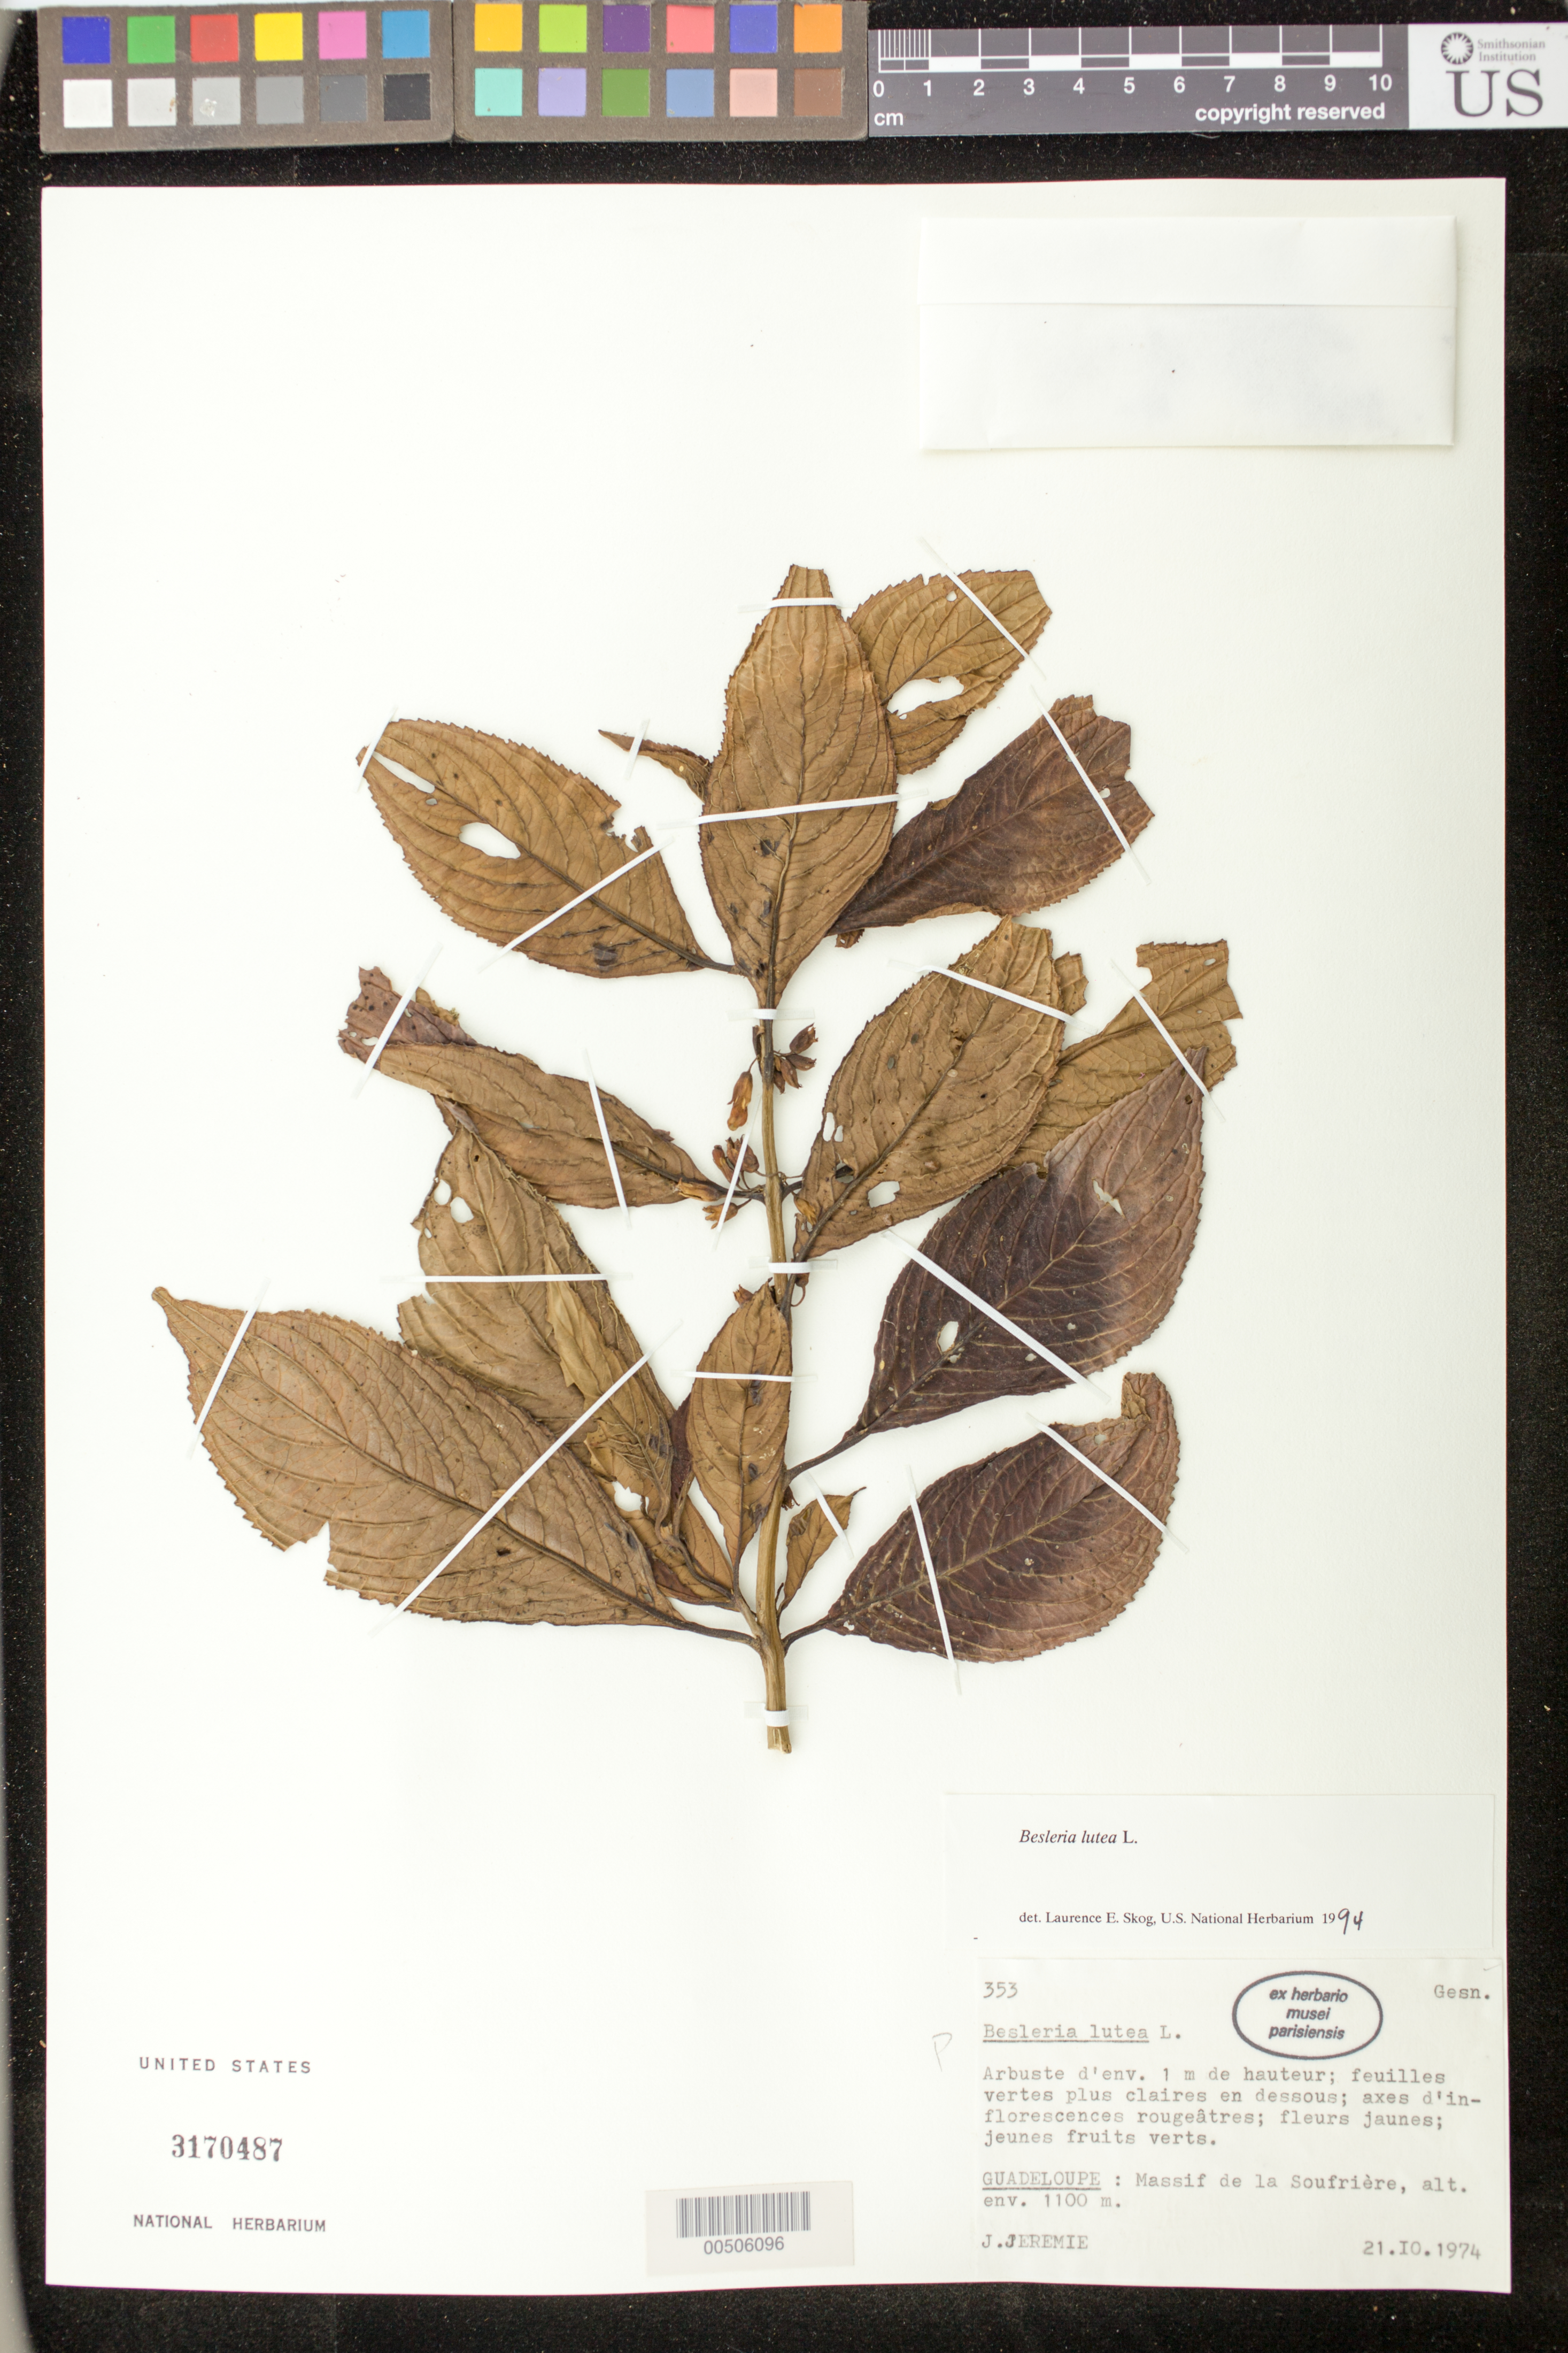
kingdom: Plantae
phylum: Tracheophyta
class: Magnoliopsida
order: Lamiales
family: Gesneriaceae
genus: Besleria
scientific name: Besleria lutea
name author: L.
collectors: J. Jérémie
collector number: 353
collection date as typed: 21 Oct 1974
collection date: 1974-10-21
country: Guadeloupe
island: Basse Terre [Guadeloupe]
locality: Massif de la Soufrière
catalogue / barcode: US 3170487